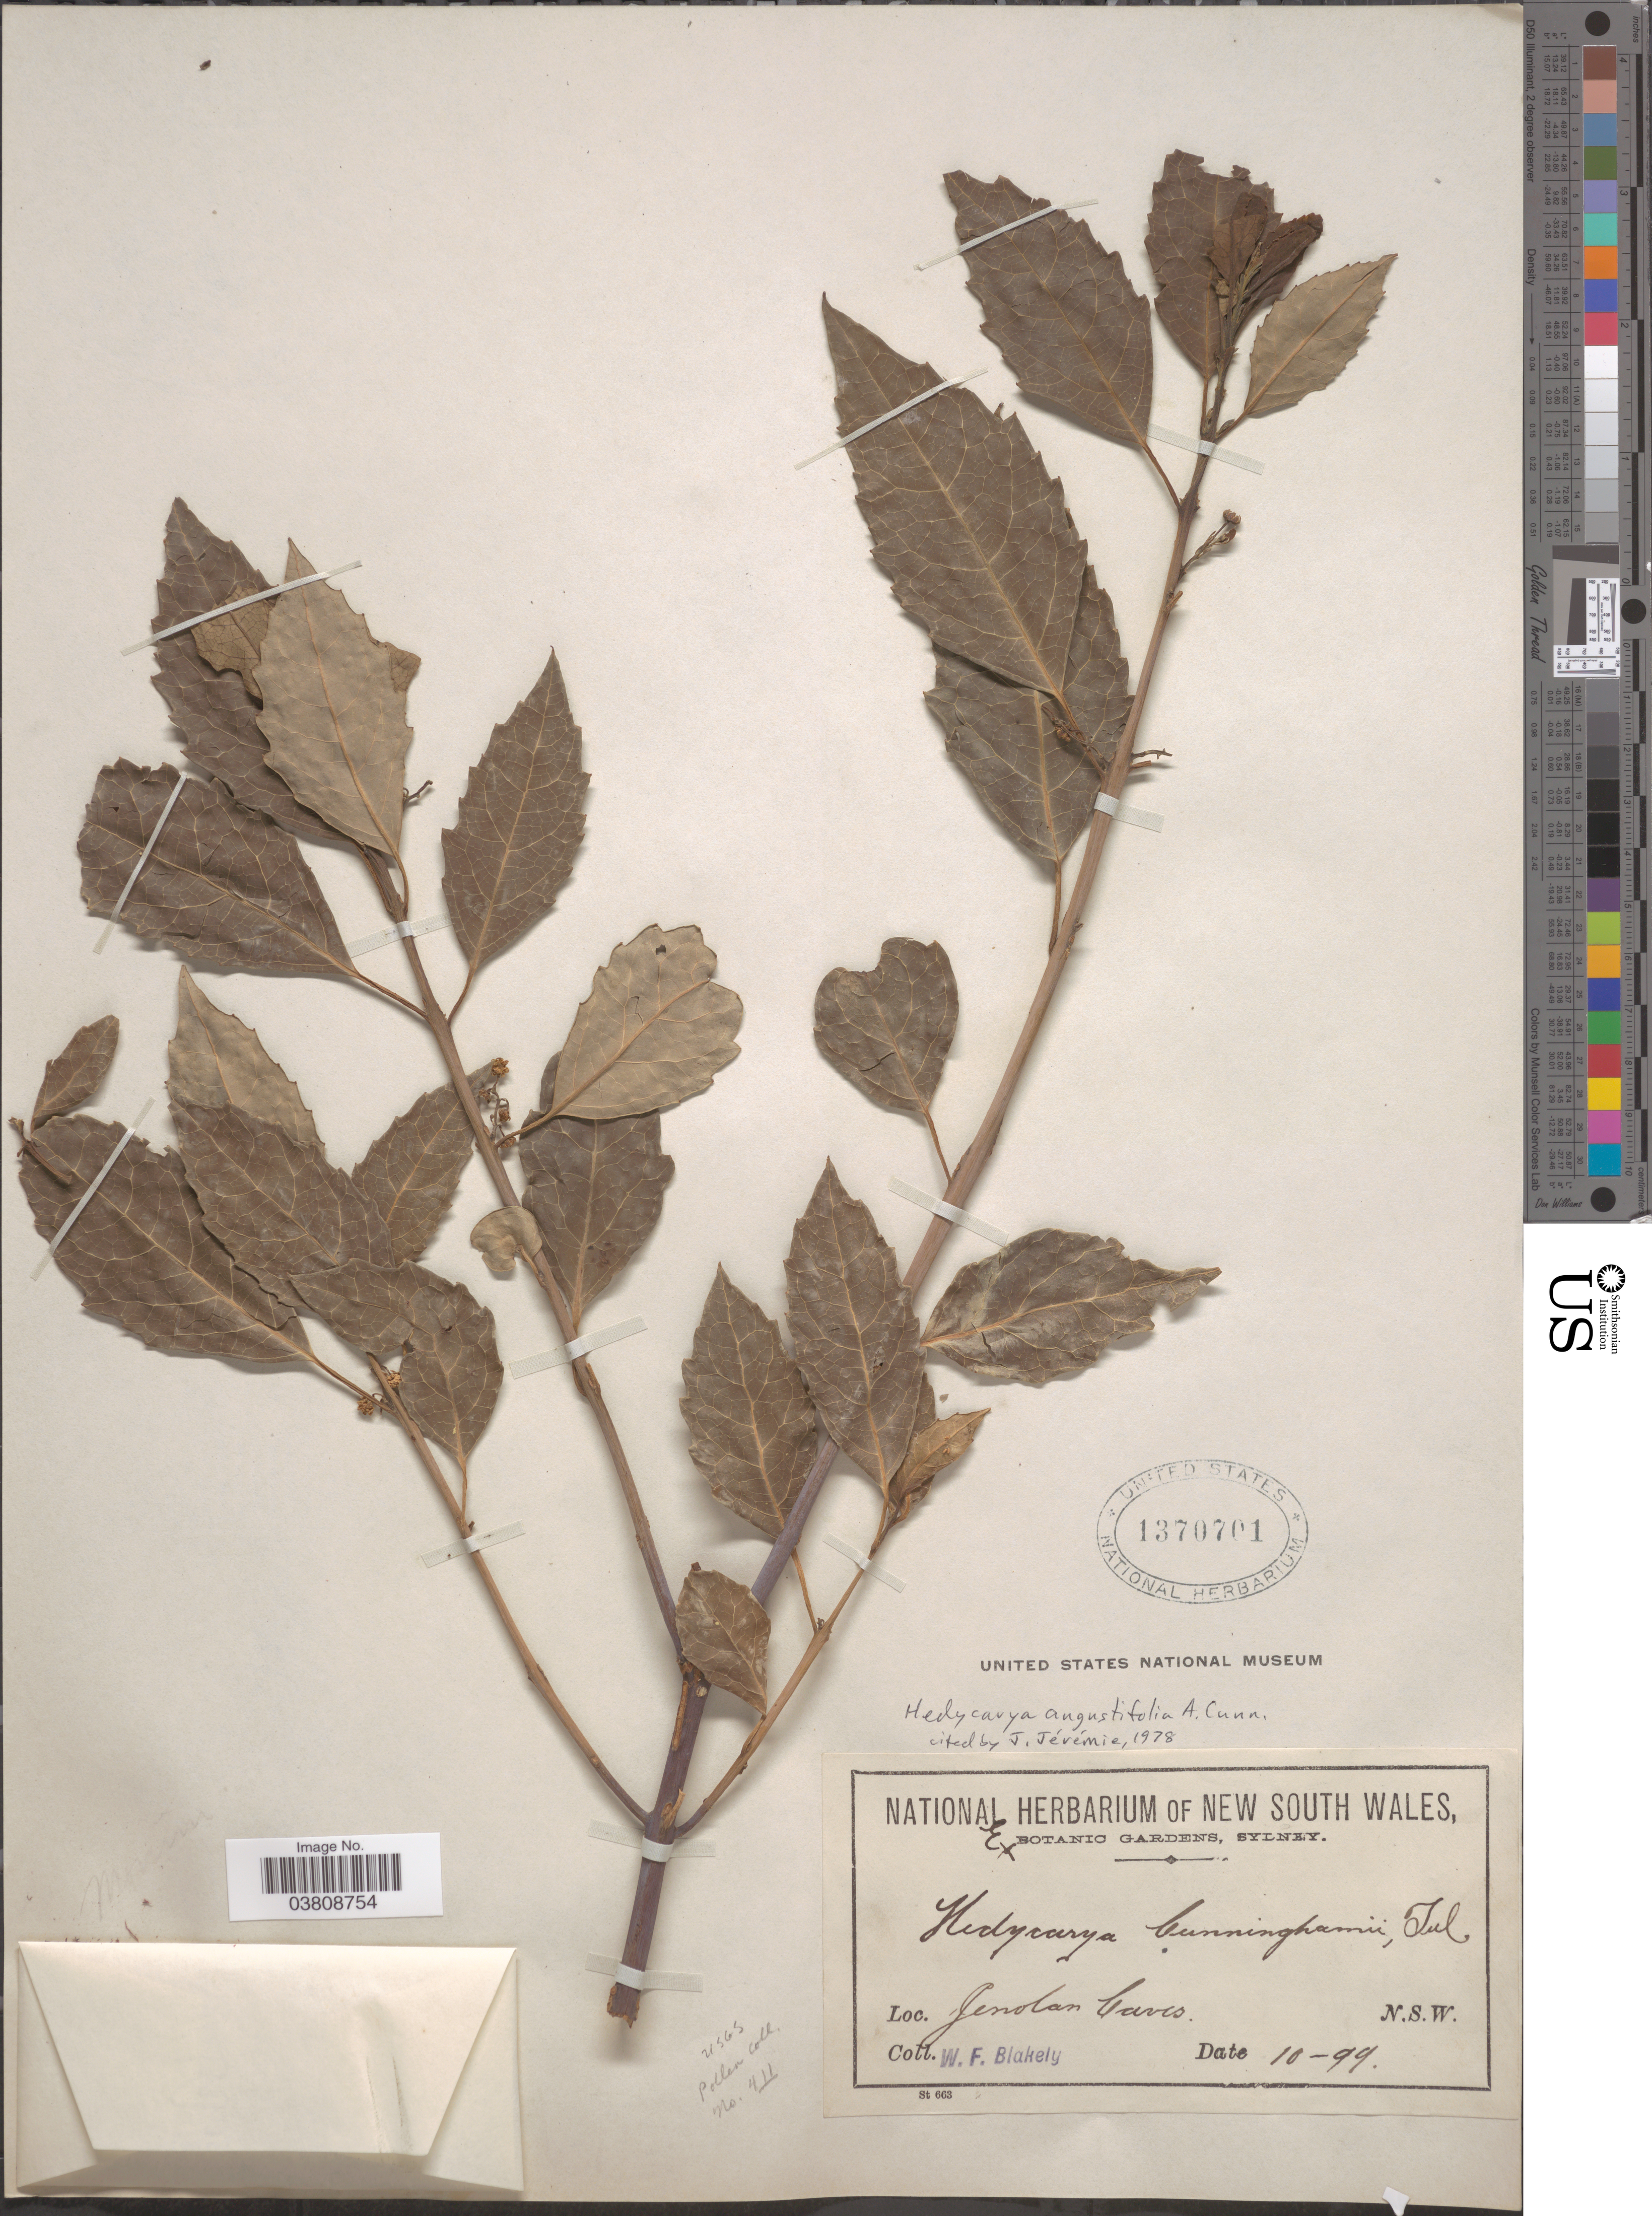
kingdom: Plantae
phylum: Tracheophyta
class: Magnoliopsida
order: Laurales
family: Monimiaceae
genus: Hedycarya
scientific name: Hedycarya angustifolia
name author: A. Cunn.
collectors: W. Blakely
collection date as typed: Transcribed d/m/y: /10/99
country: Australia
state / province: New South Wales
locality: Jenolan Caves.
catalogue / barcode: US 1370701